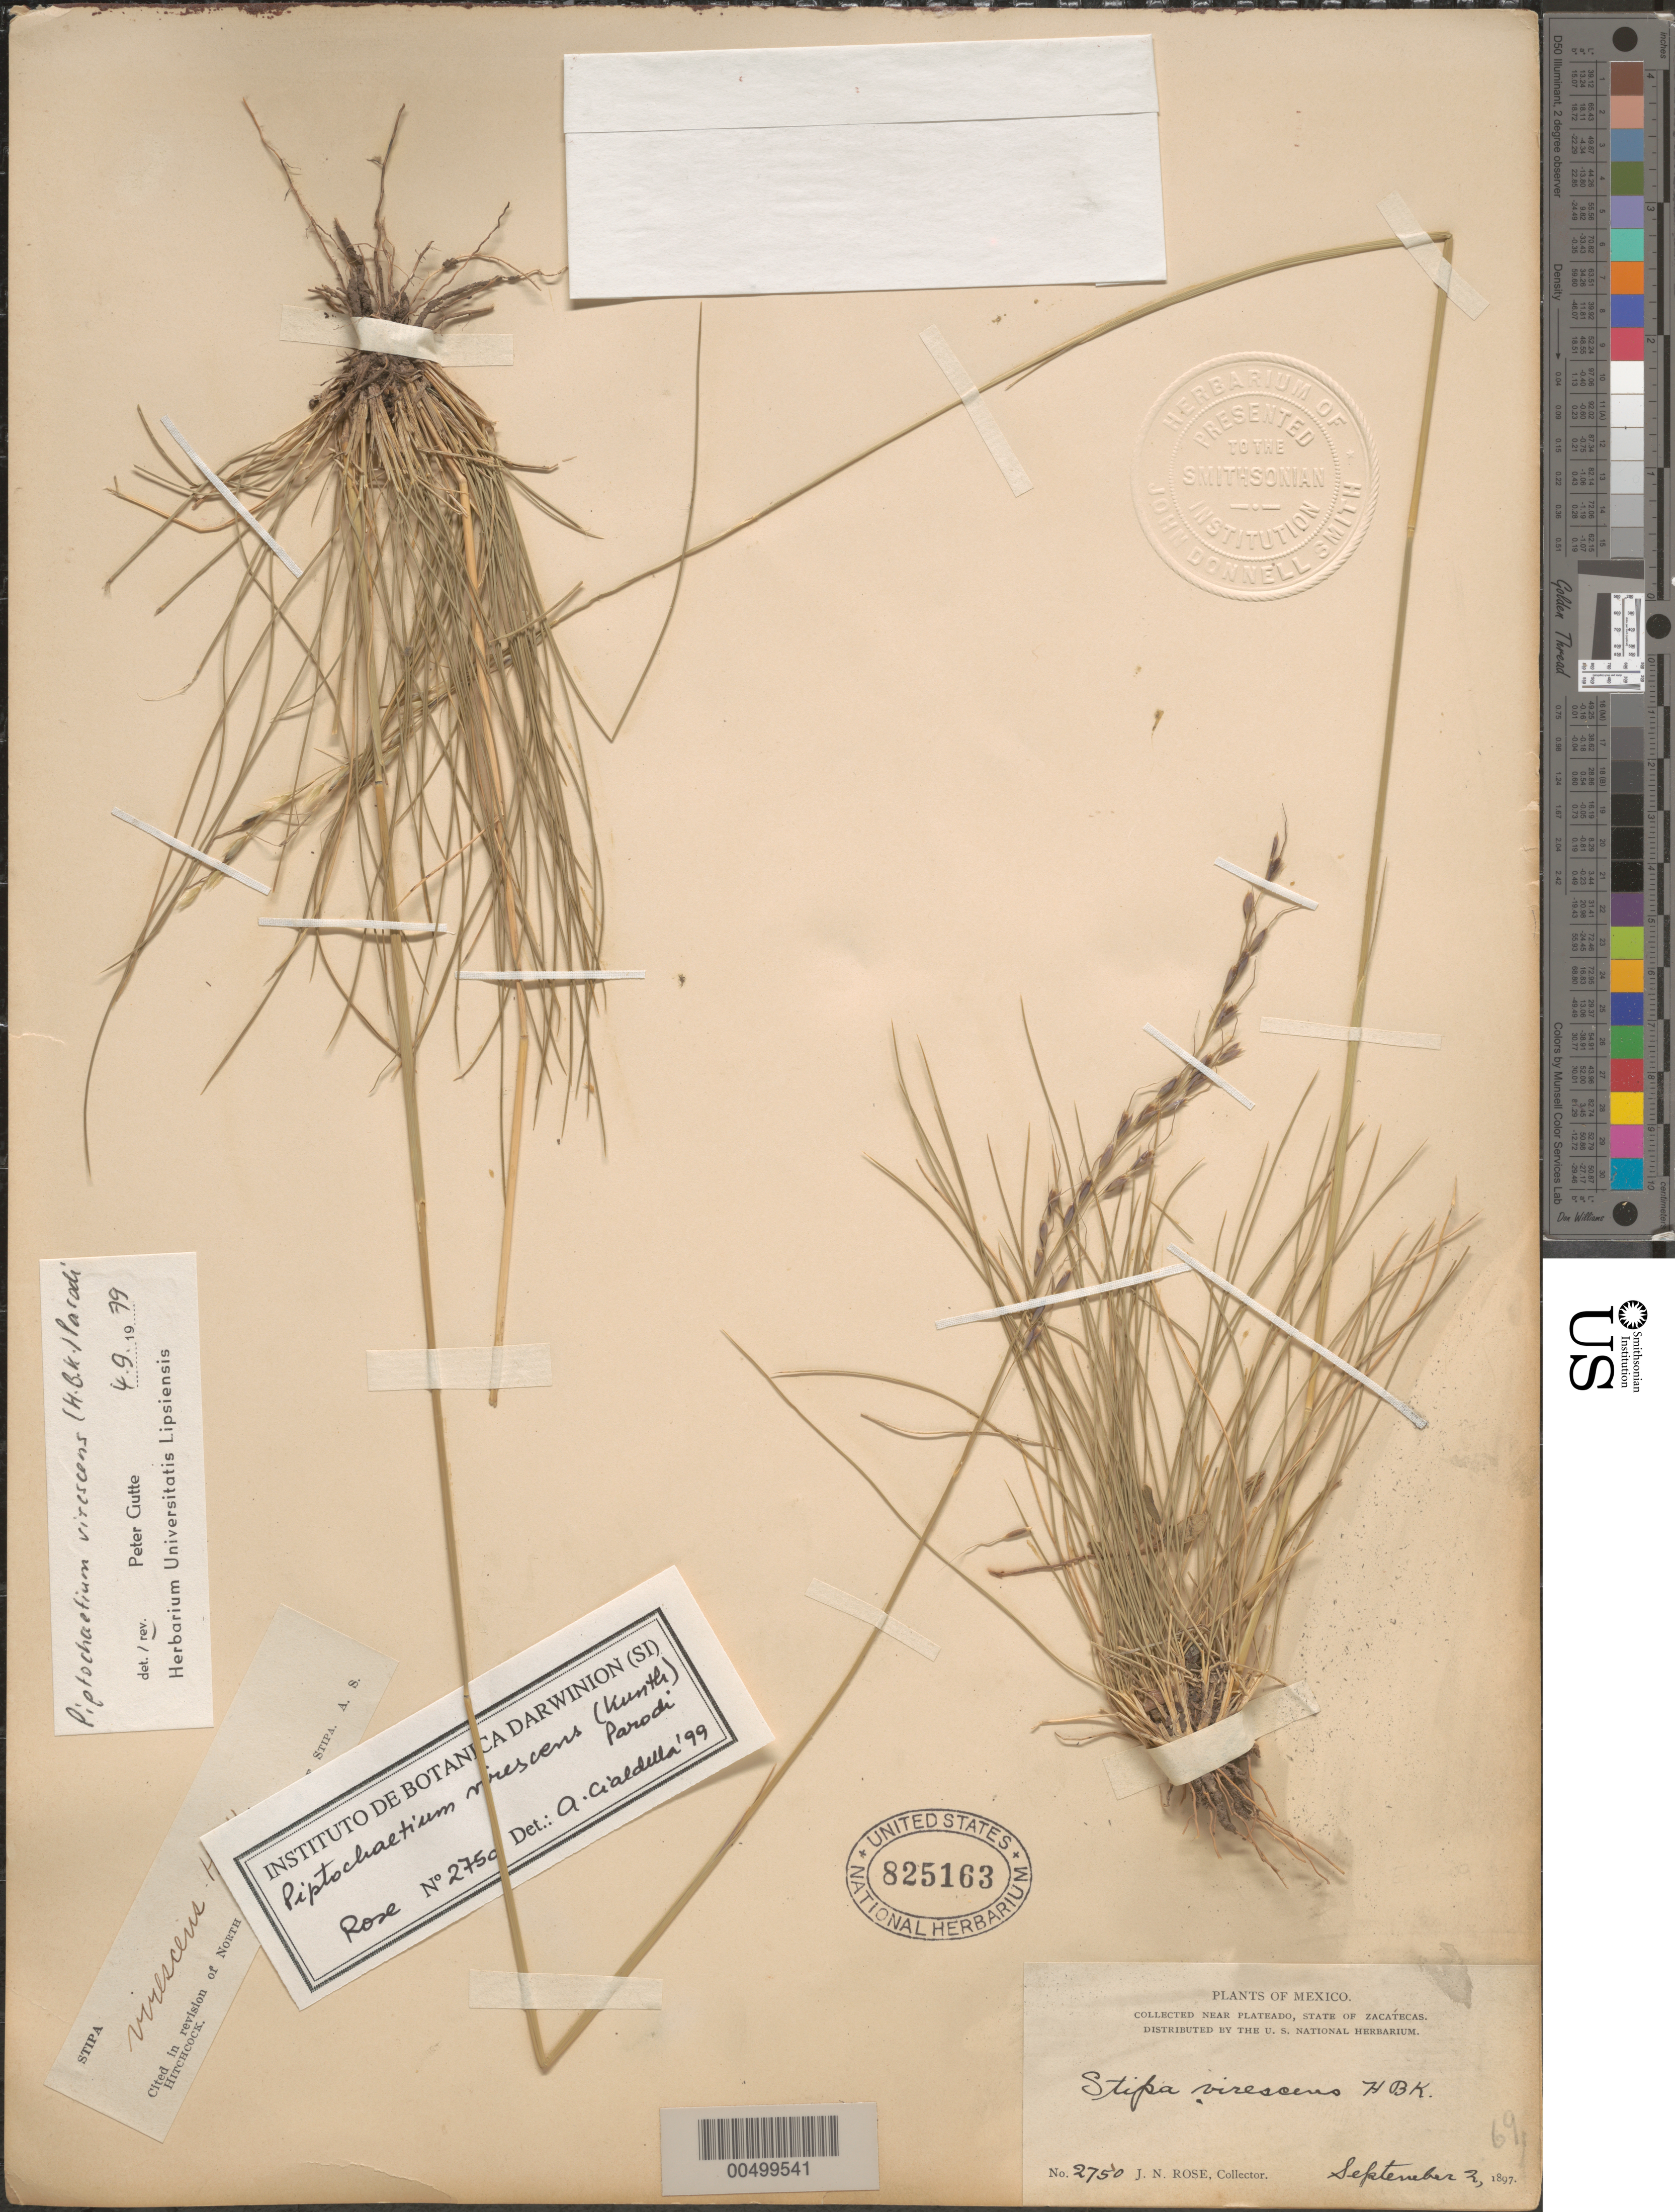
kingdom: Plantae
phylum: Tracheophyta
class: Liliopsida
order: Poales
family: Poaceae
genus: Piptochaetium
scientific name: Piptochaetium virescens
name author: (Kunth) Parodi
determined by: Gutte, P.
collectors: J. N. Rose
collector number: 2750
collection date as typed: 2 Sep 1897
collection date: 1897-09-02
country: Mexico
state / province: Zacatecas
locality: Near Plateado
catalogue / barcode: US 825163